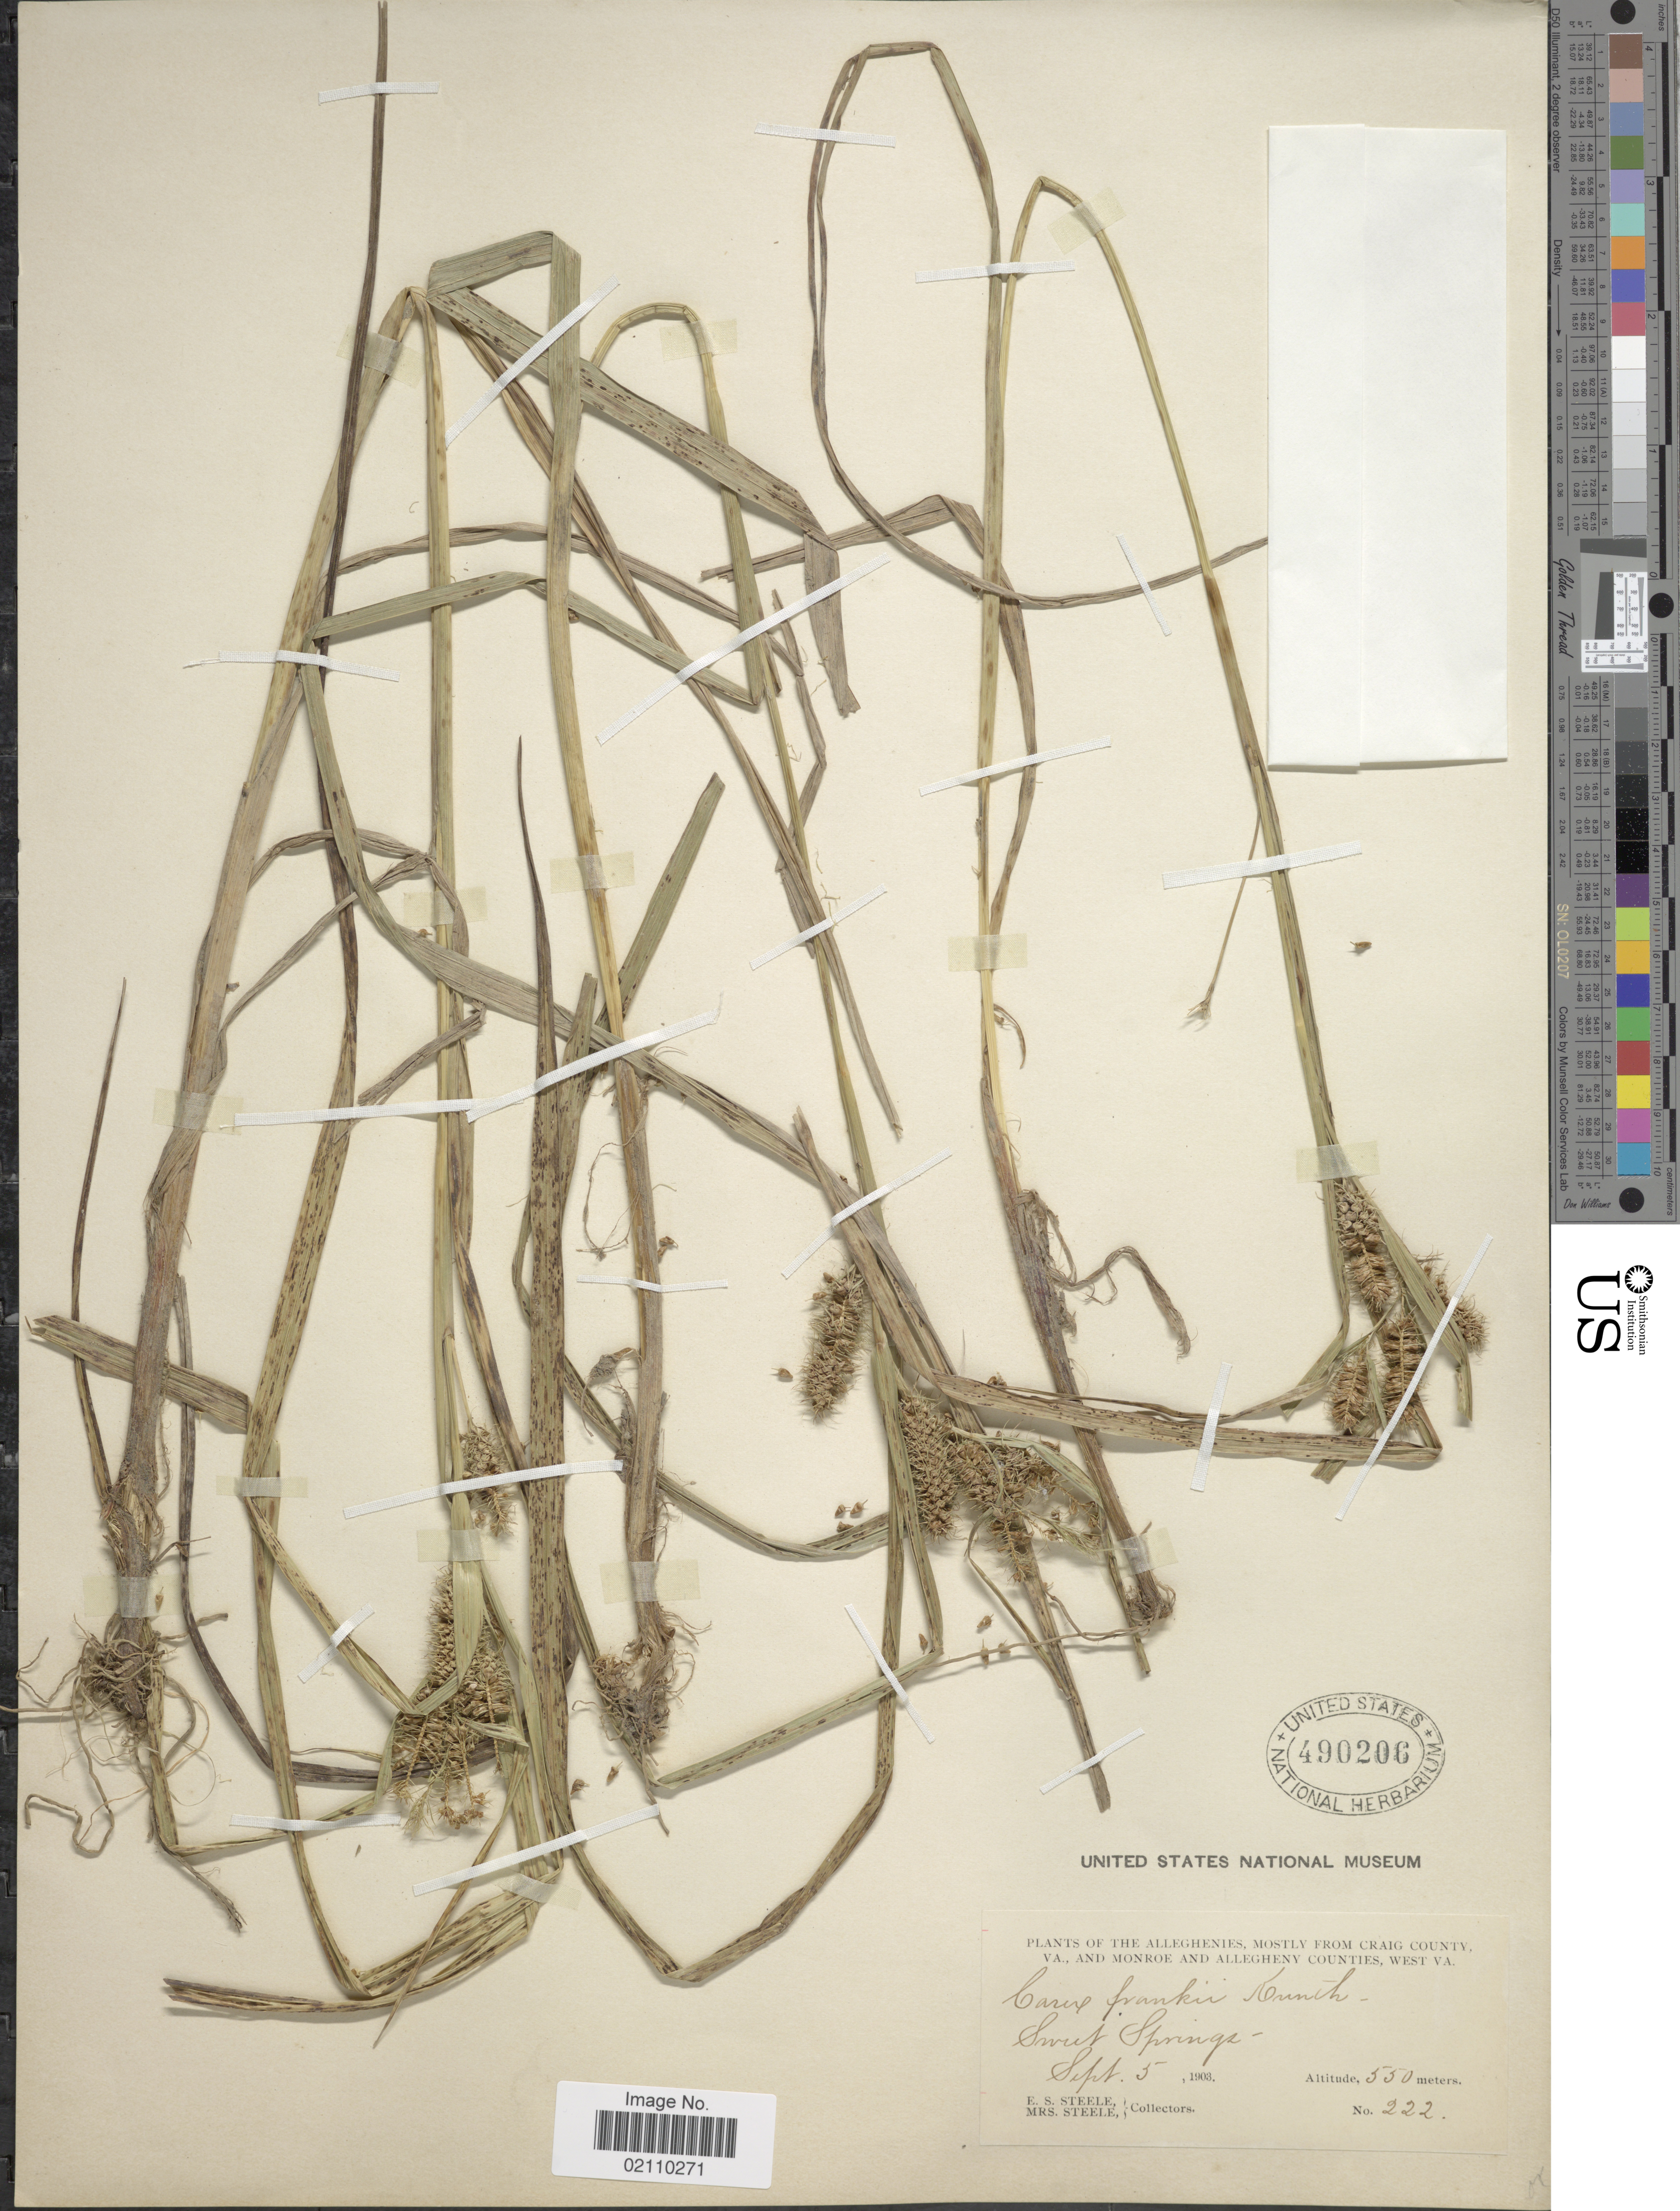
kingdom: Plantae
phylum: Tracheophyta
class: Liliopsida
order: Poales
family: Cyperaceae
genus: Carex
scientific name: Carex frankii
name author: Kunth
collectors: E. Steele & Mrs. E. S. Steele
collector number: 222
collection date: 1903-09-05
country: United States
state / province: West Virginia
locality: Alleghenies, mostly from Craig County, and Monroe and Allegheny Counties, West Va., Sweet Springs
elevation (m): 550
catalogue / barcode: US 490206